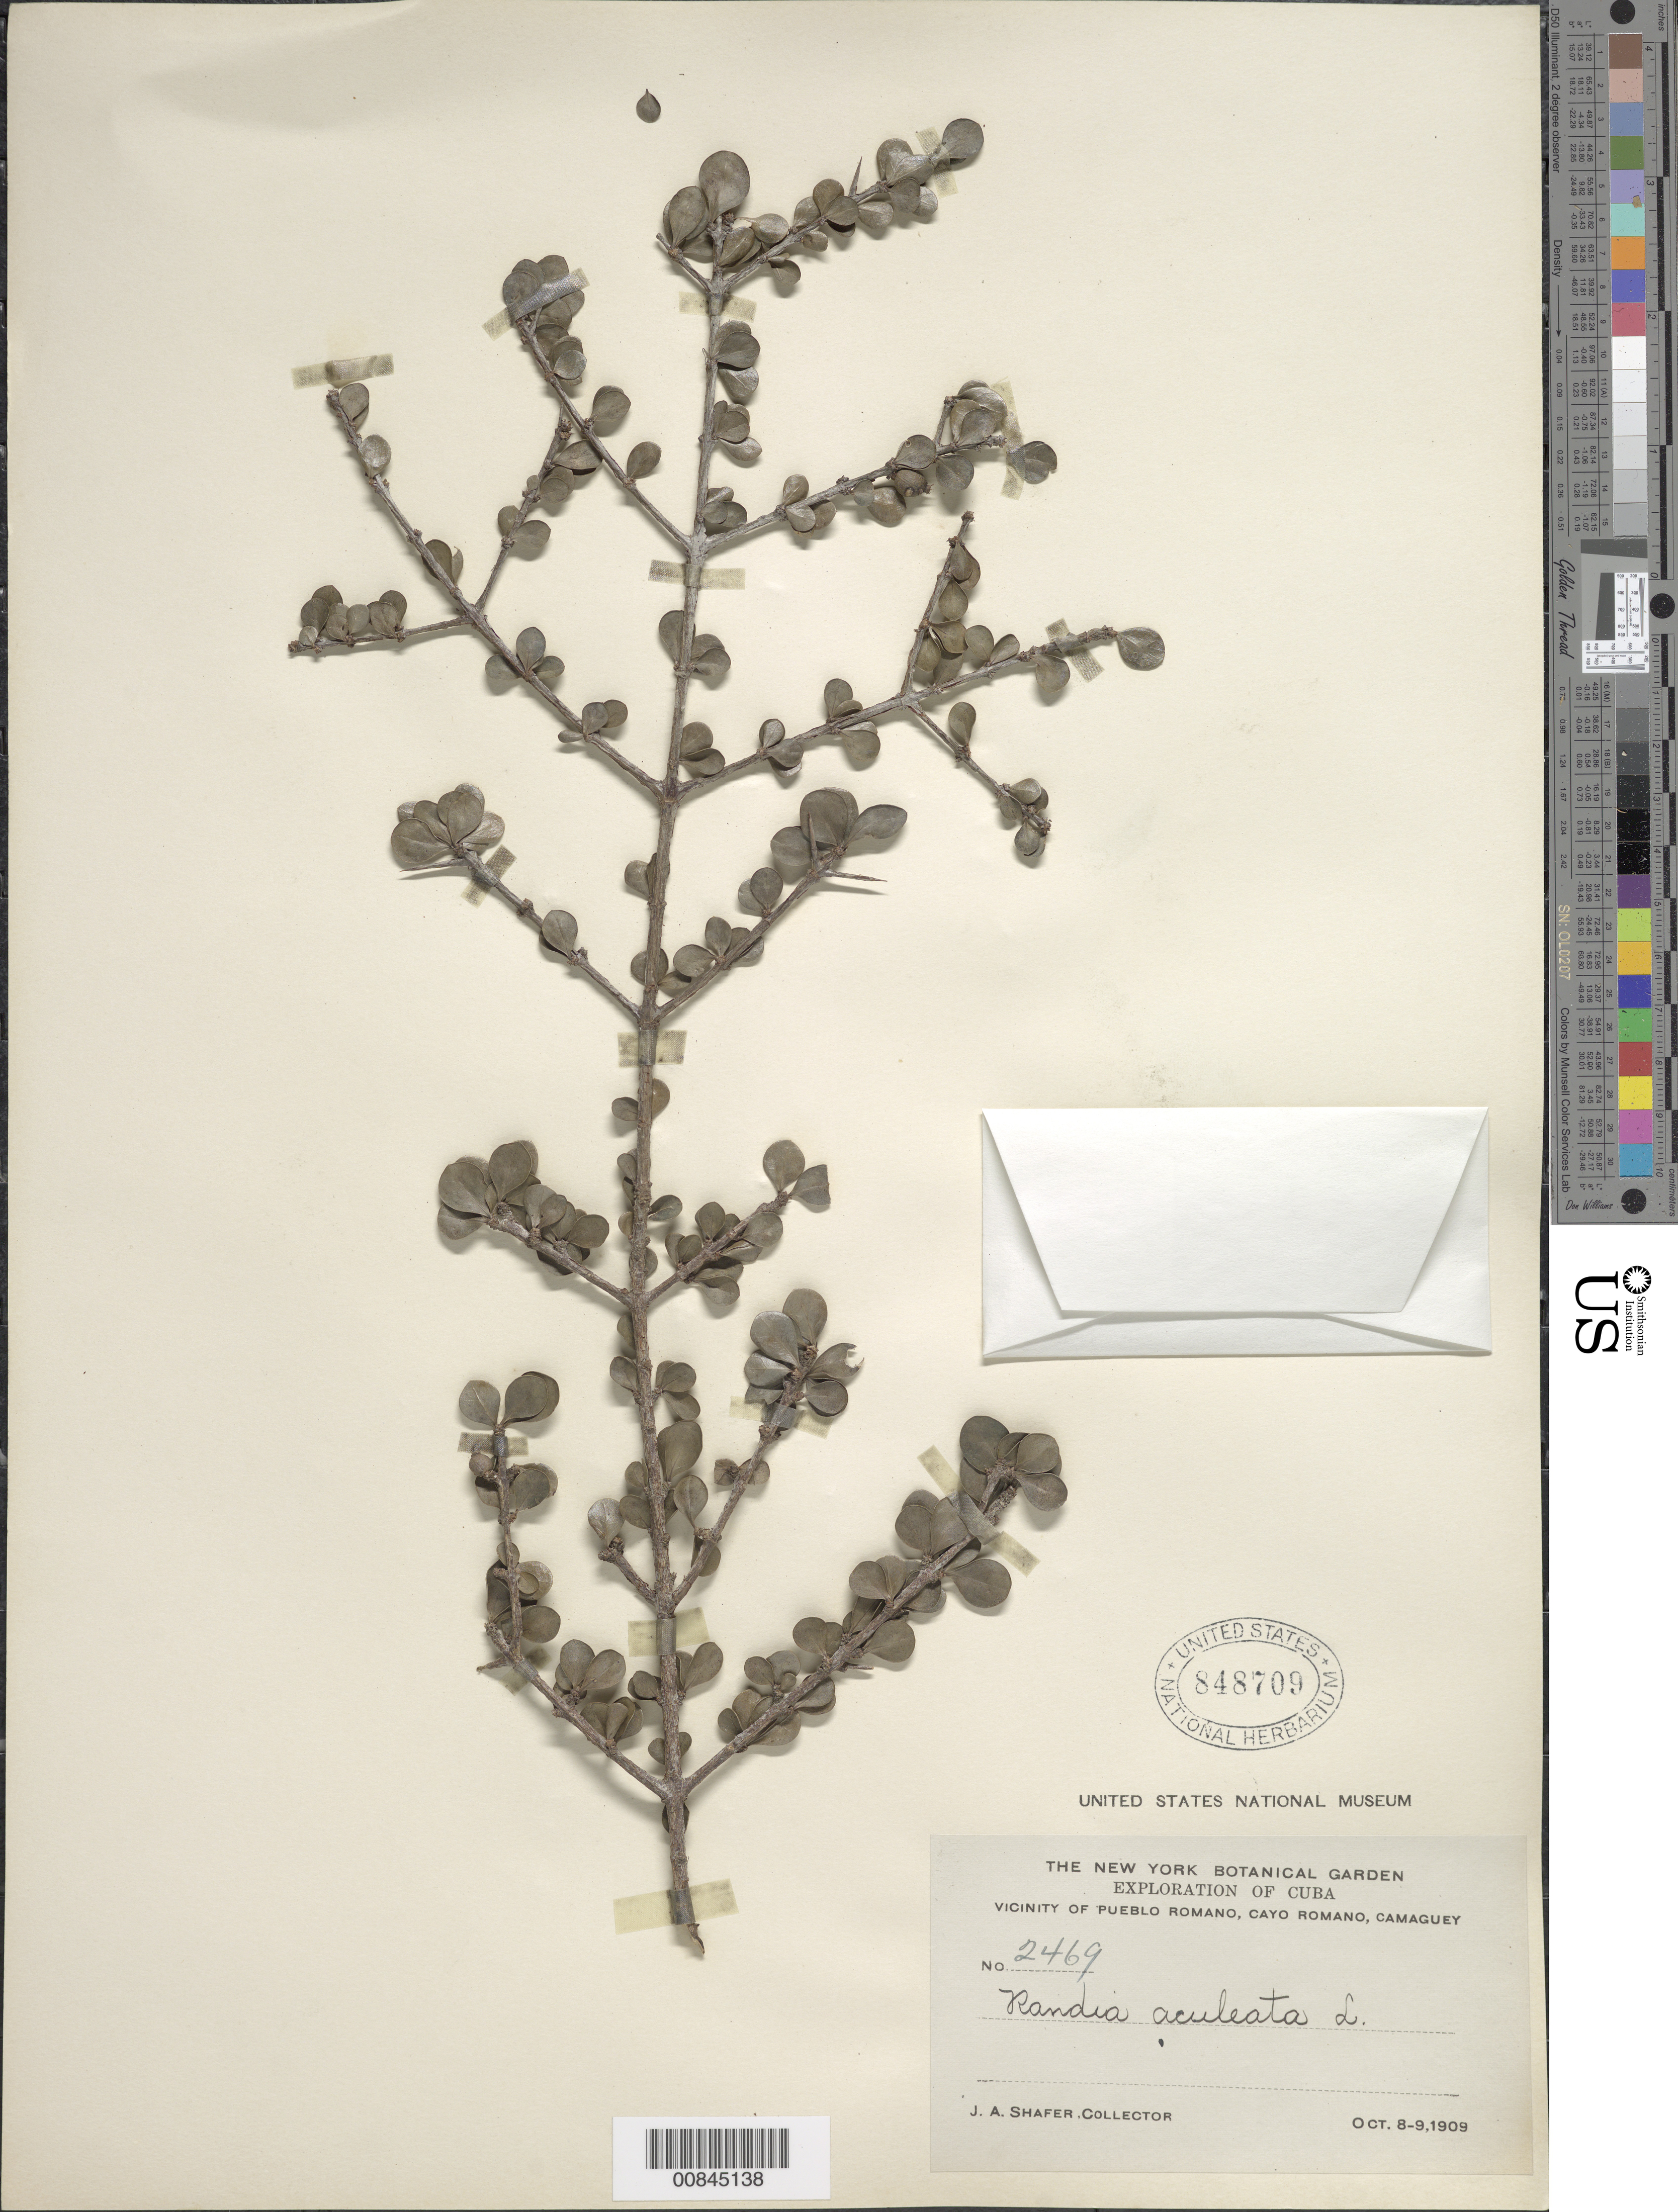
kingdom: Plantae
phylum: Tracheophyta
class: Magnoliopsida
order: Gentianales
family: Rubiaceae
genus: Randia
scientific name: Randia aculeata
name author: L.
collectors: J. A. Shafer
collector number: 2469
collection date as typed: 08 Oct 1909 to 09 Oct 1909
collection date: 1909-10-08/1909-10-09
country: Cuba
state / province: Camaguey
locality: Vicinity of Pueblo Romano, Cayo Romano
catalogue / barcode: US 848709